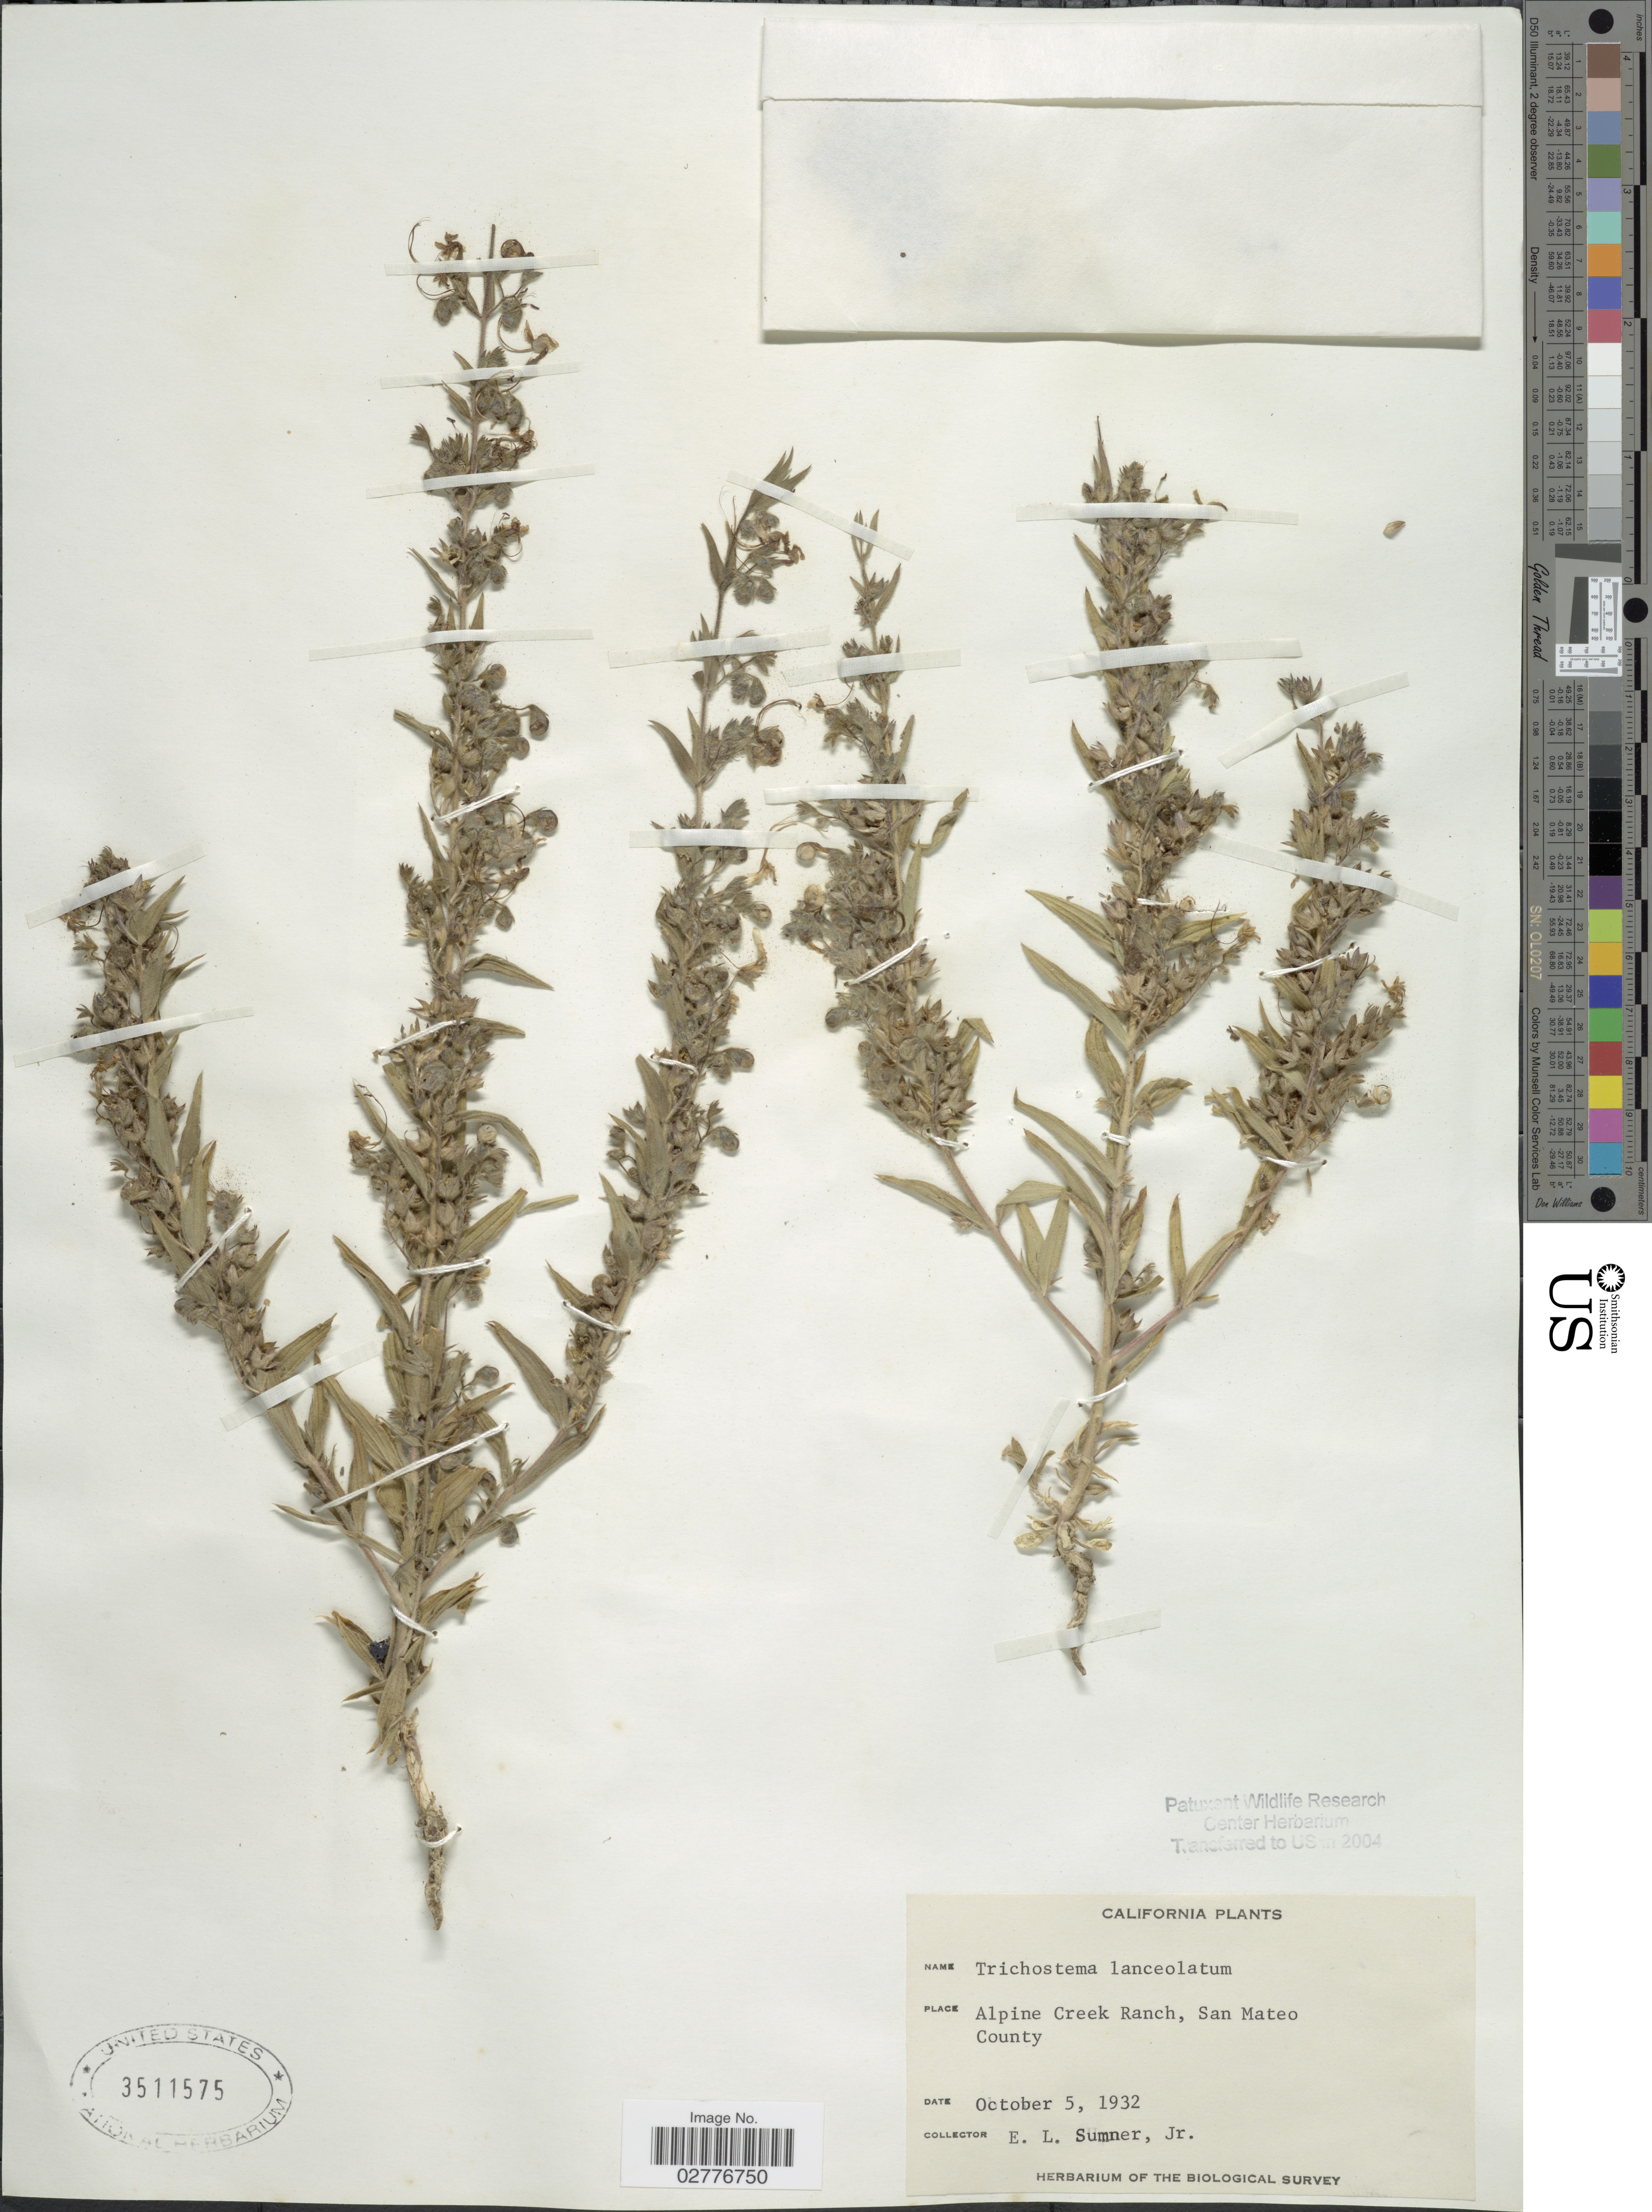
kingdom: Plantae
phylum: Tracheophyta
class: Magnoliopsida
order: Lamiales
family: Lamiaceae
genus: Trichostema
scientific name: Trichostema lanceolatum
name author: Benth.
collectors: E. Summer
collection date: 1932-10-05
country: United States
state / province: California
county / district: San Mateo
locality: Alpine Creek Ranch, San Mateo County.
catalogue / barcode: US 3511575